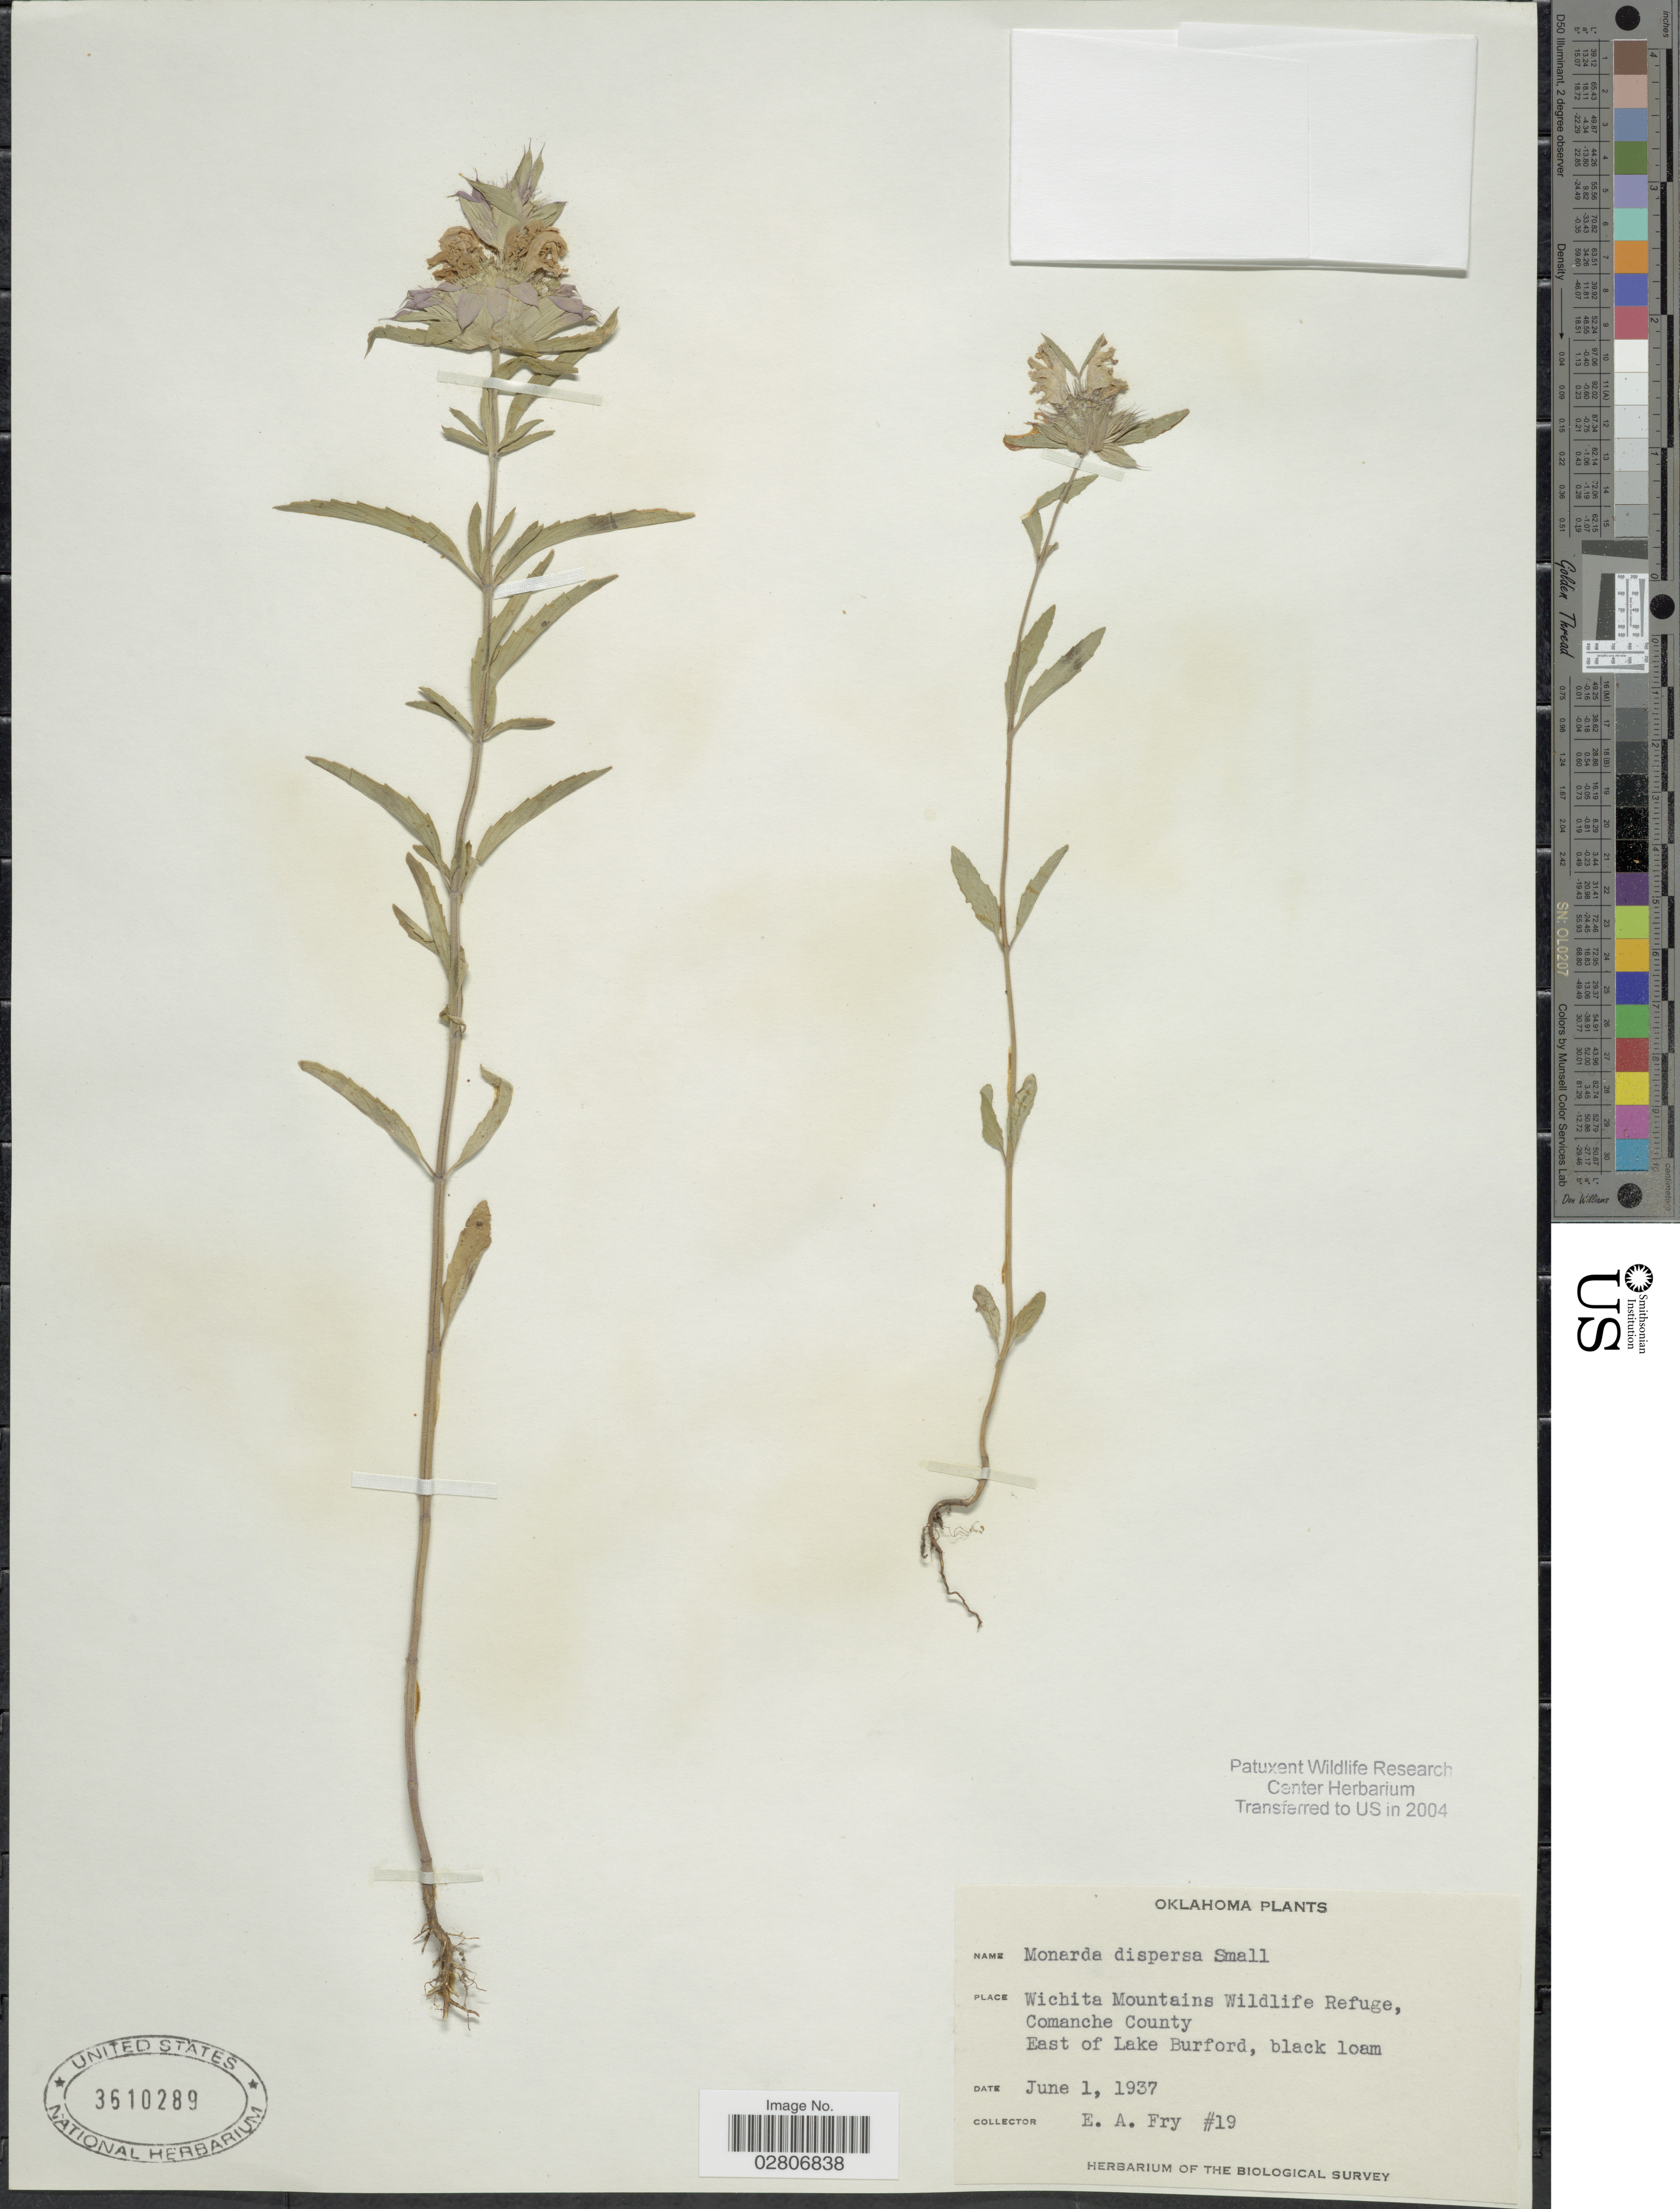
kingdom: Plantae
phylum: Tracheophyta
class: Magnoliopsida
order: Lamiales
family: Lamiaceae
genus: Monarda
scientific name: Monarda citriodora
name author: Cerv. ex Lag.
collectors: E. Fry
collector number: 19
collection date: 1937-06-01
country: United States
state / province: Oklahoma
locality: Wichita Mountains Wildlife Refuge, Comanche County. East of Lake Burford, black loam.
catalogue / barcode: US 3610289